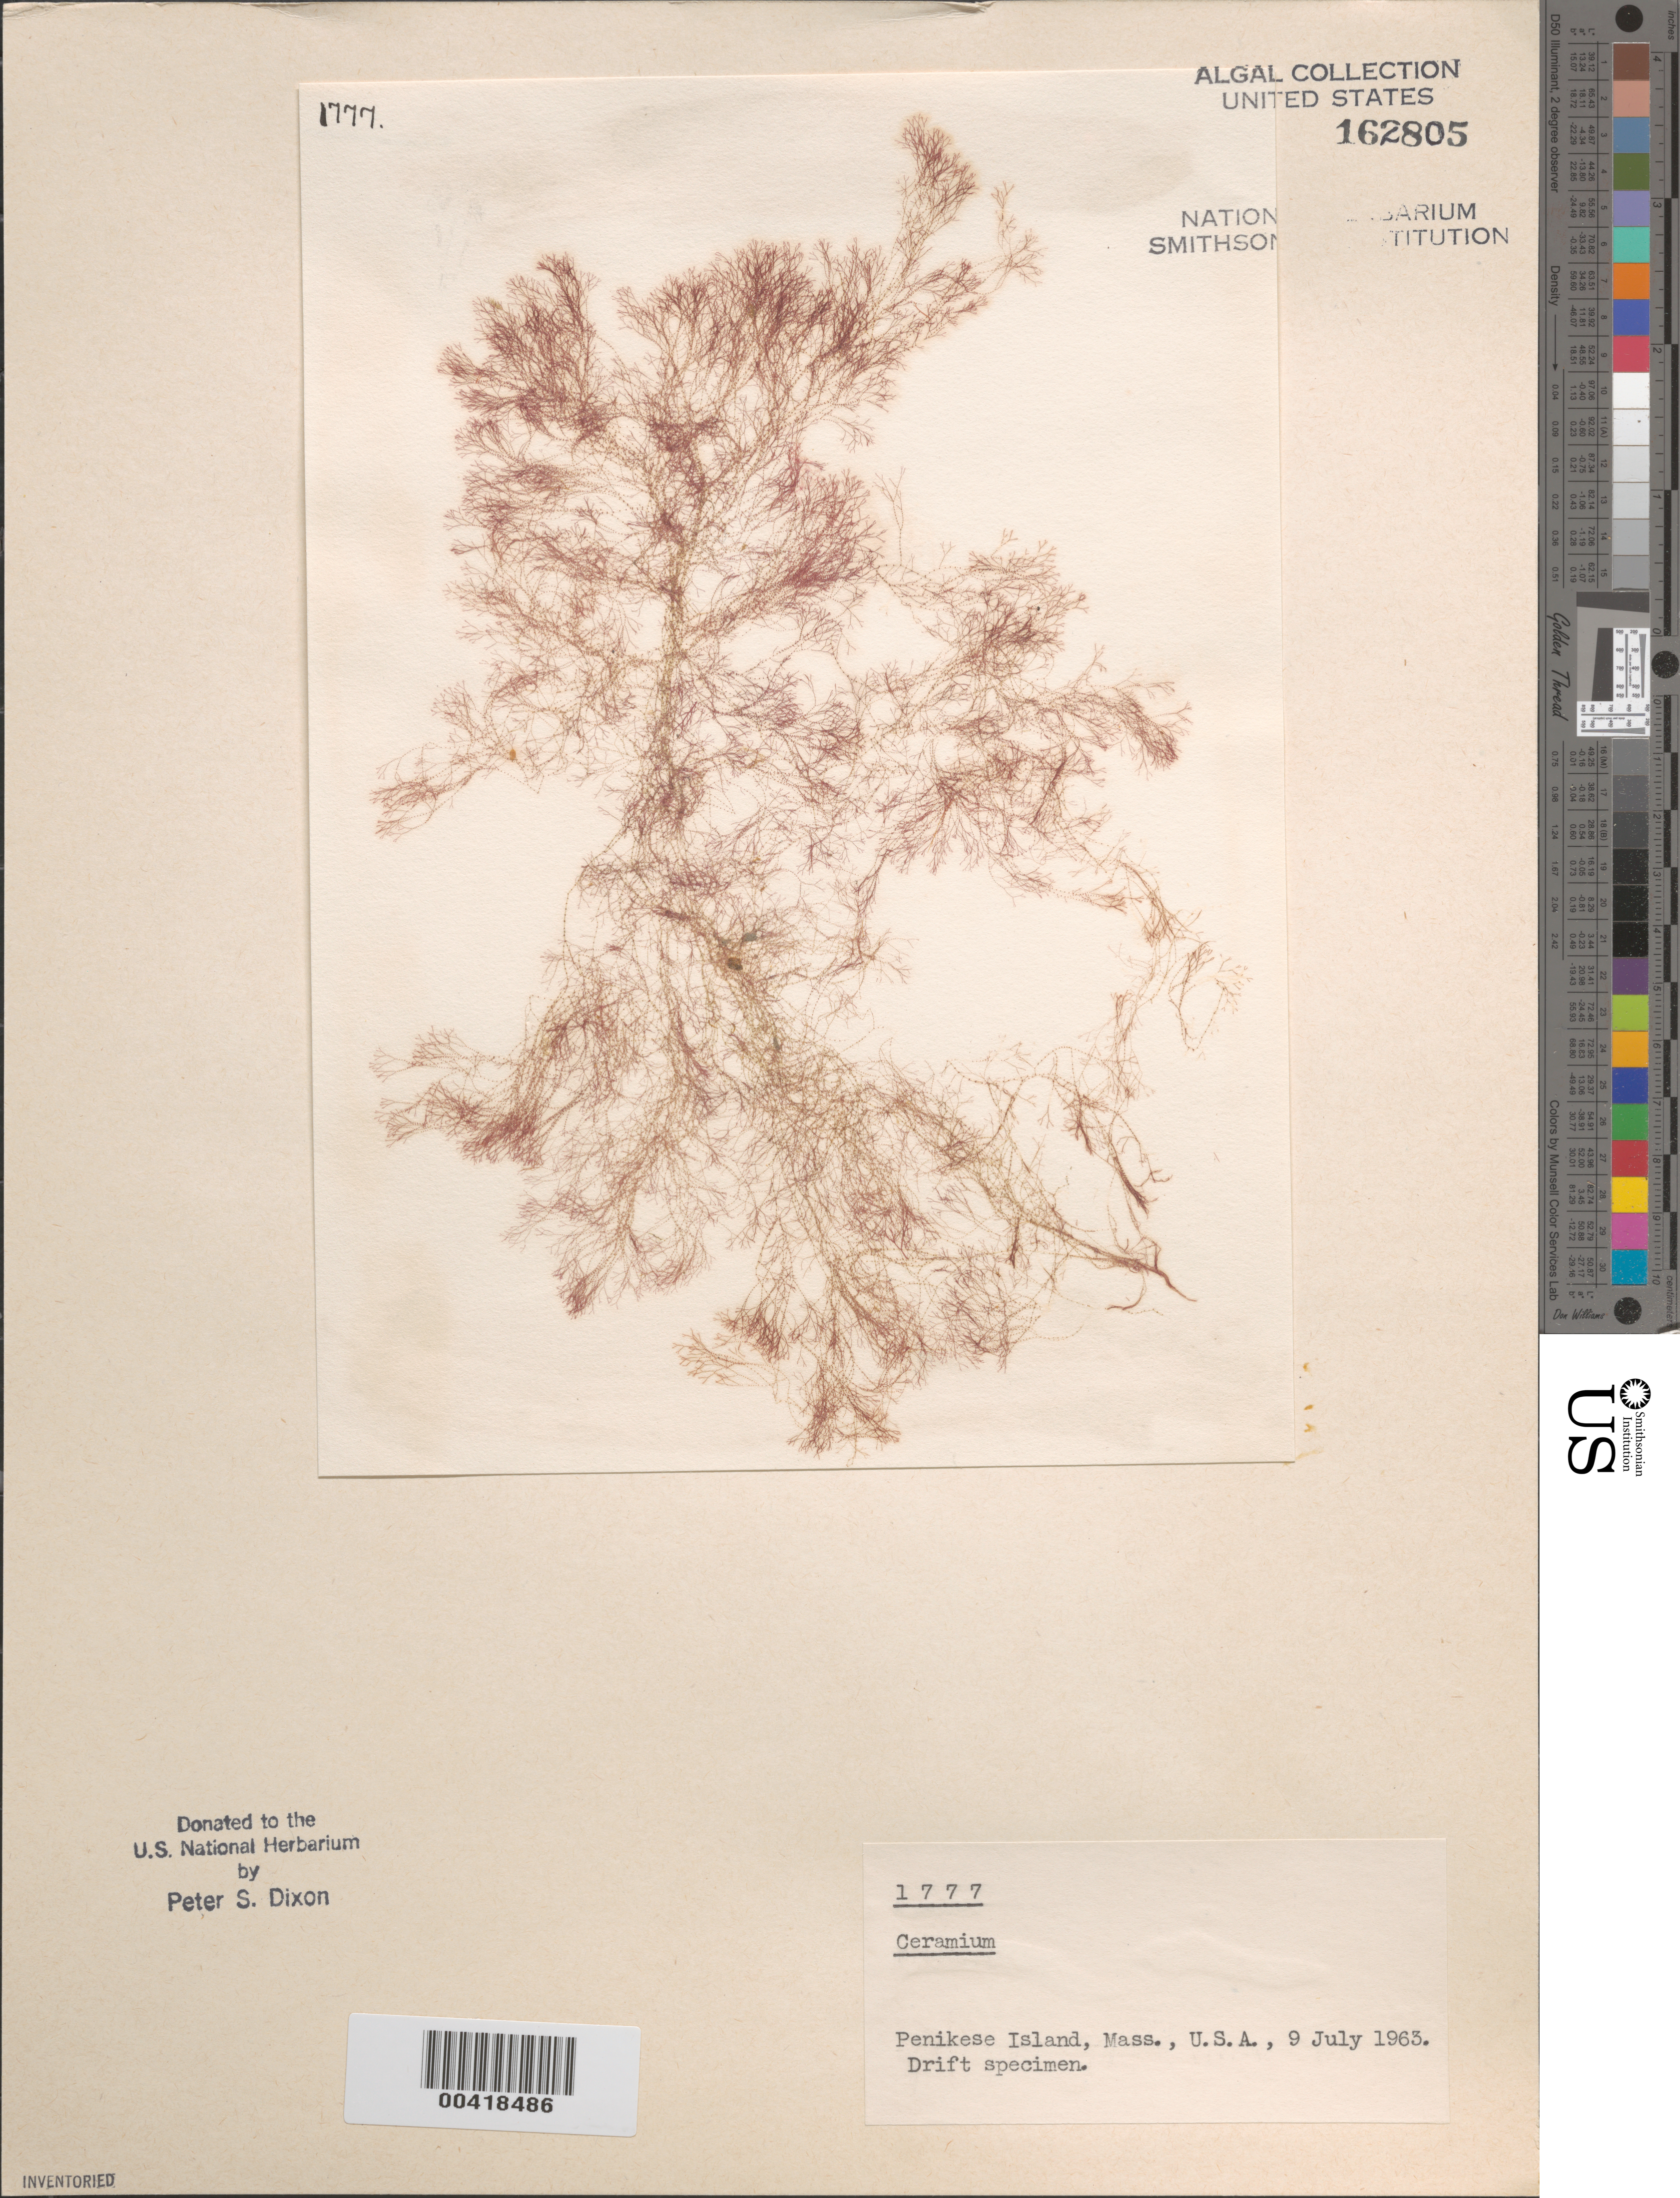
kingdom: Plantae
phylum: Rhodophyta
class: Florideophyceae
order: Ceramiales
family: Ceramiaceae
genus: Ceramium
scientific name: Ceramium sp.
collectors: P. S. Dixon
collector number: PSD 1777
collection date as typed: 09 Jul 1963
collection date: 1963-07-09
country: United States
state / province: Massachusetts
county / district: Dukes County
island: Penikese Island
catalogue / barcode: US 162805